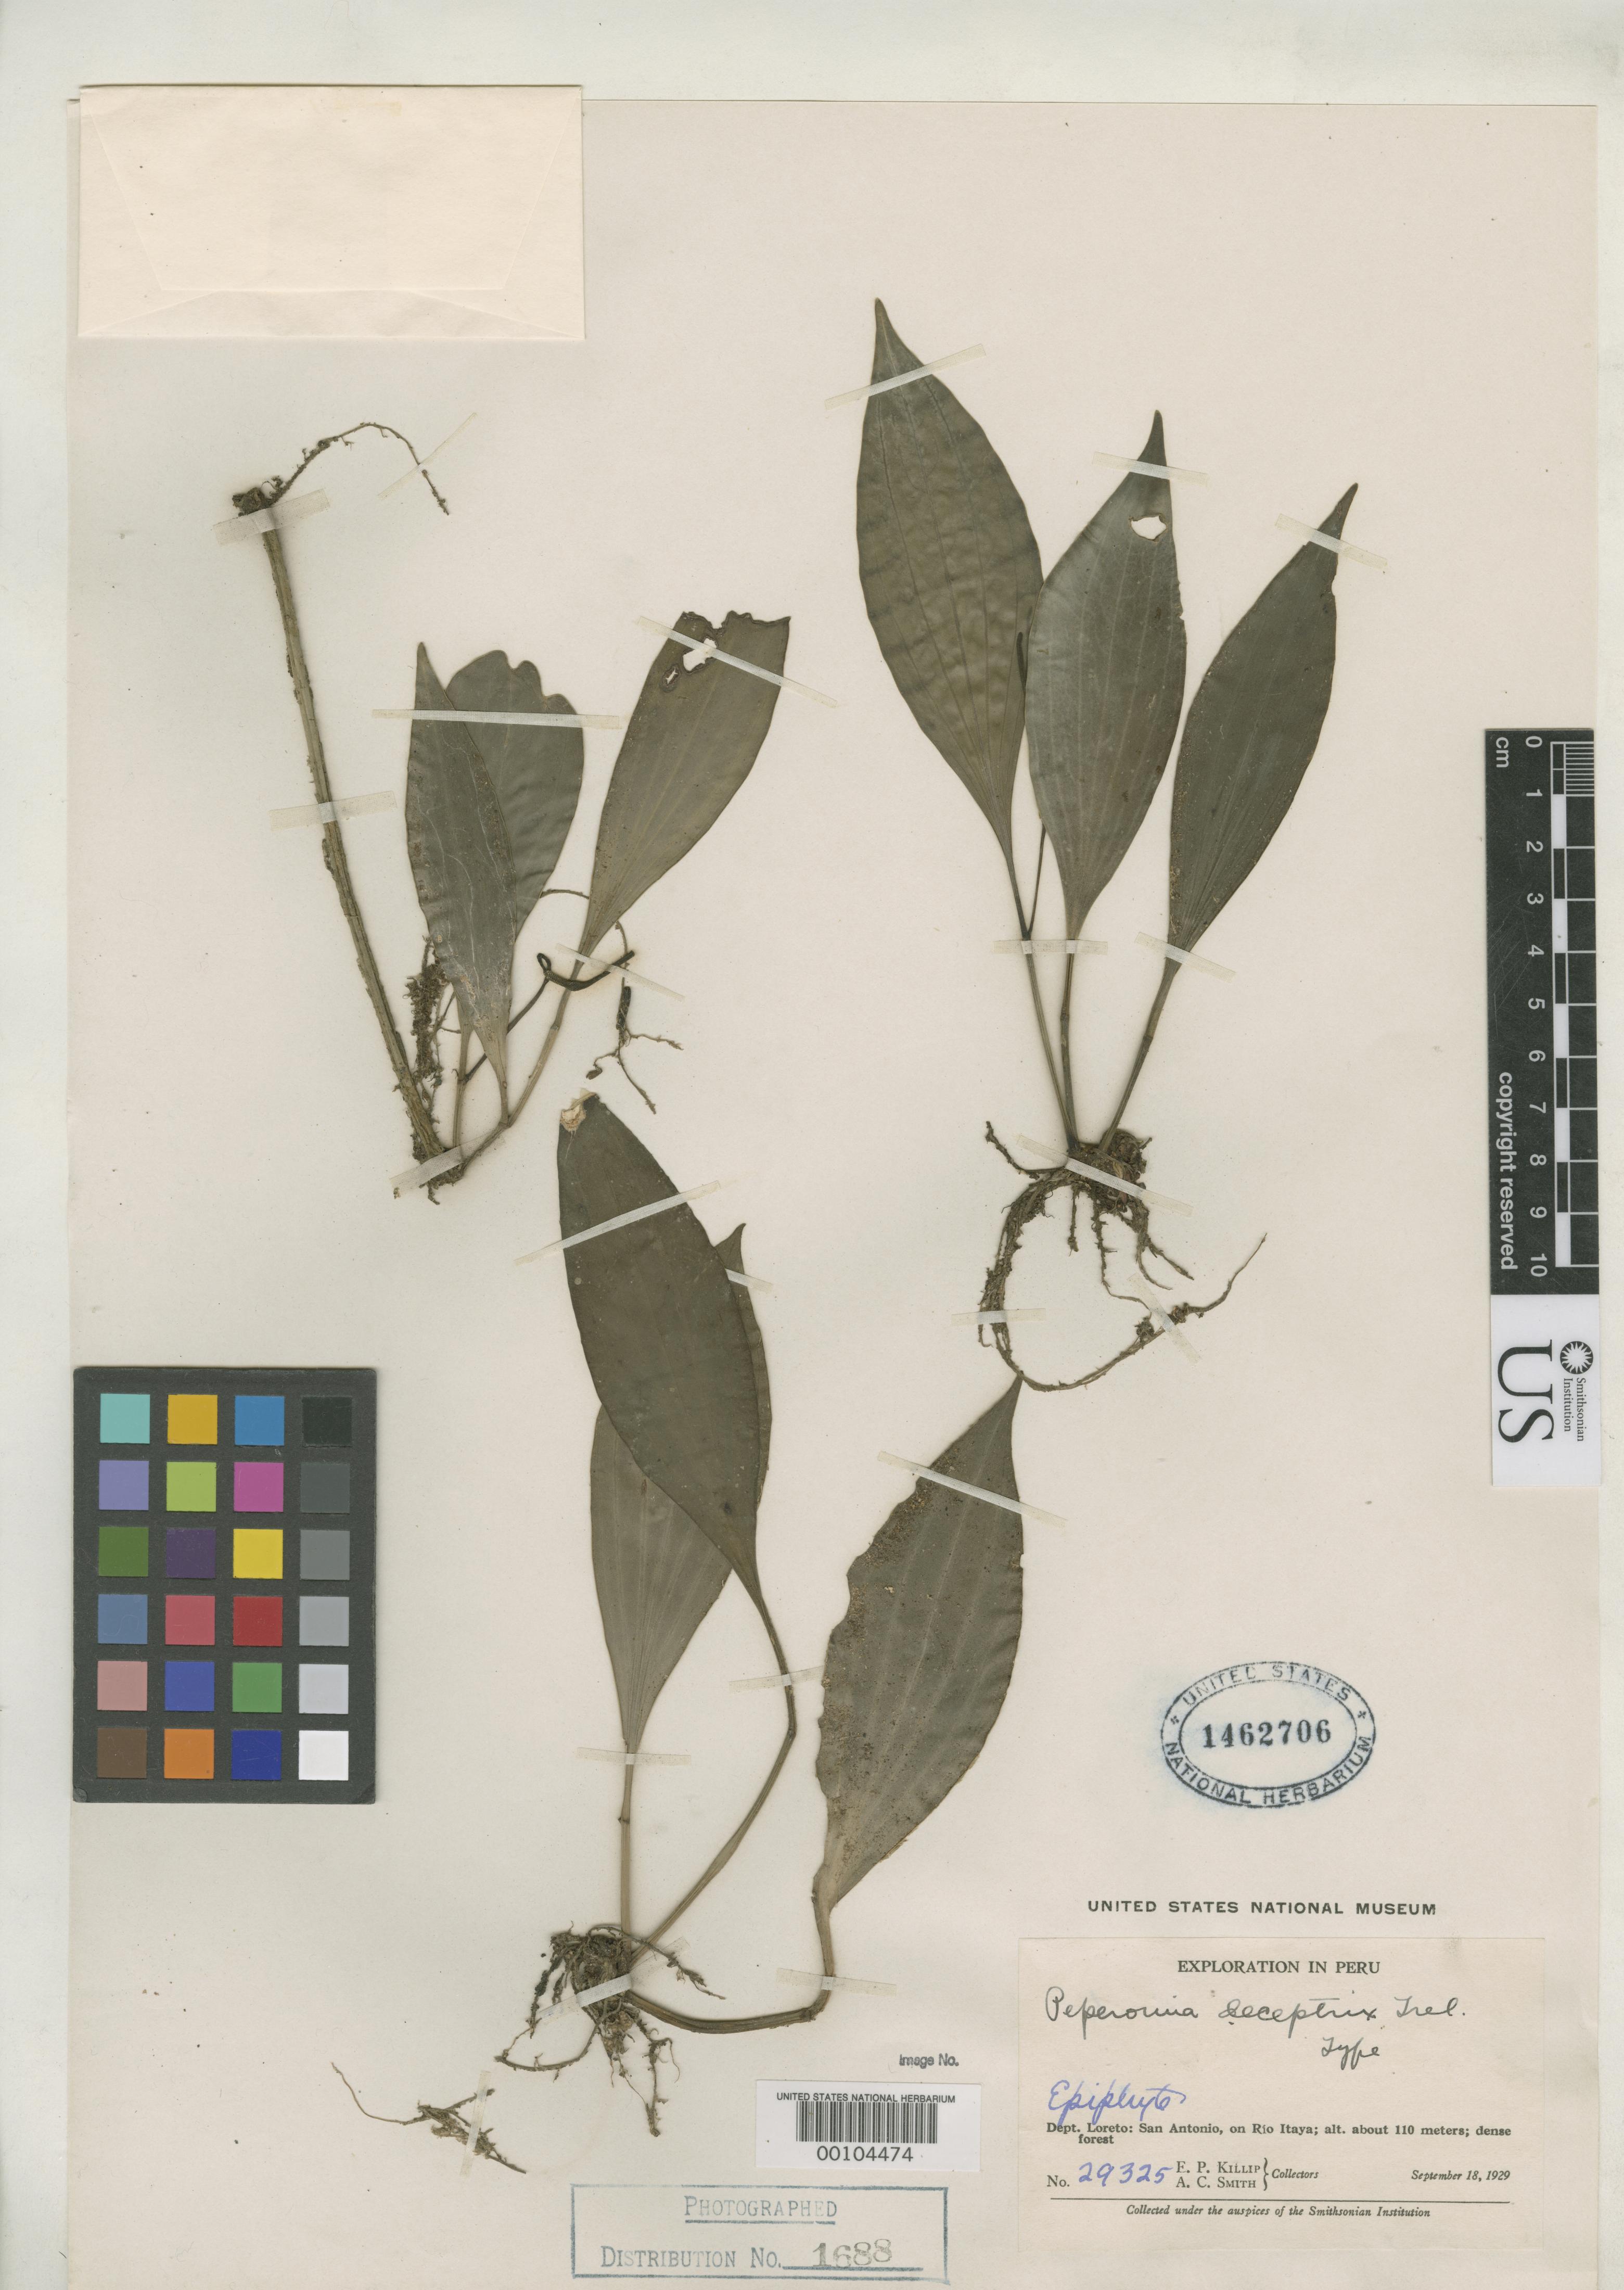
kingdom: Plantae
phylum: Tracheophyta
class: Magnoliopsida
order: Piperales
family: Piperaceae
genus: Peperomia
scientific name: Peperomia deceptrix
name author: Trel. in J.F. Macbr.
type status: Holotype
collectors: E. P. Killip & A. C. Smith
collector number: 29325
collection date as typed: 18 Sep 1929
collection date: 1929-09-18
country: Peru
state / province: Loreto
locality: San Antonio, Rio Itaya.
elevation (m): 110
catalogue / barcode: US 1462706